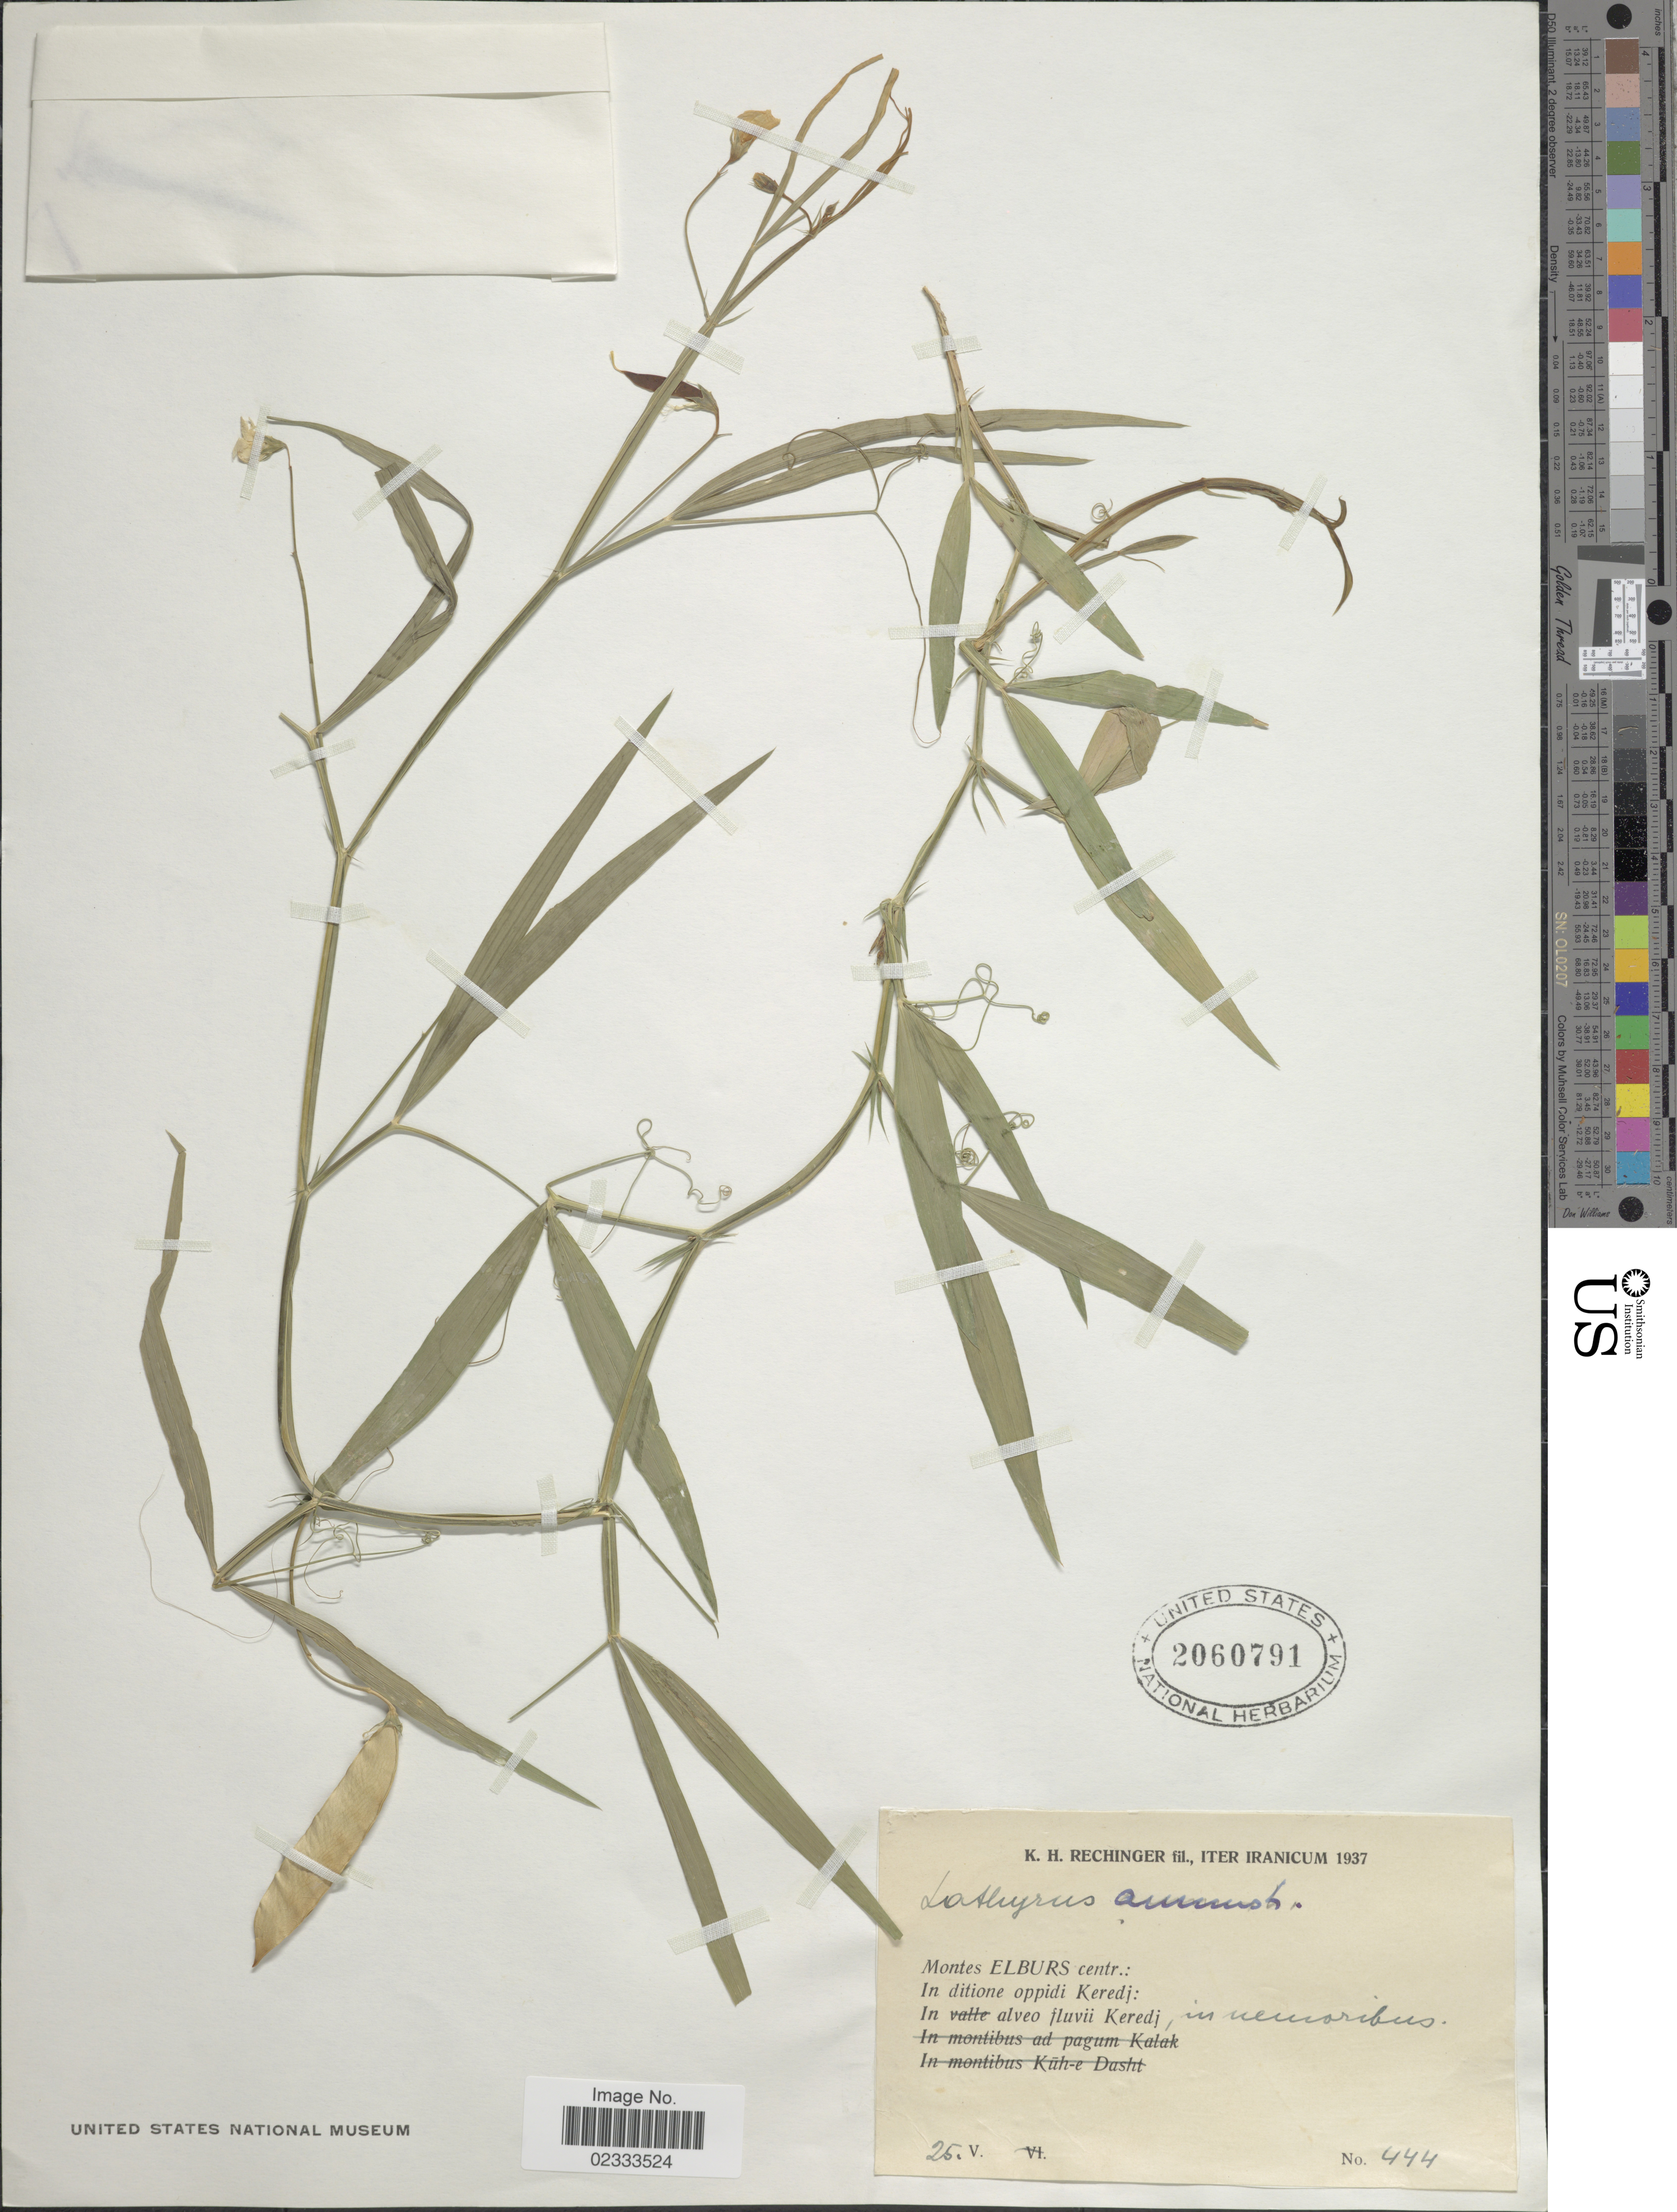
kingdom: Plantae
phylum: Tracheophyta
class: Magnoliopsida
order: Fabales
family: Fabaceae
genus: Lathyrus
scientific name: Lathyrus annuus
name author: L.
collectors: K. H. Rechinger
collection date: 1937-05-25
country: Iran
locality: Montes Elburs centr.: In ditione oppidi Keredj:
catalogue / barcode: US 2060791